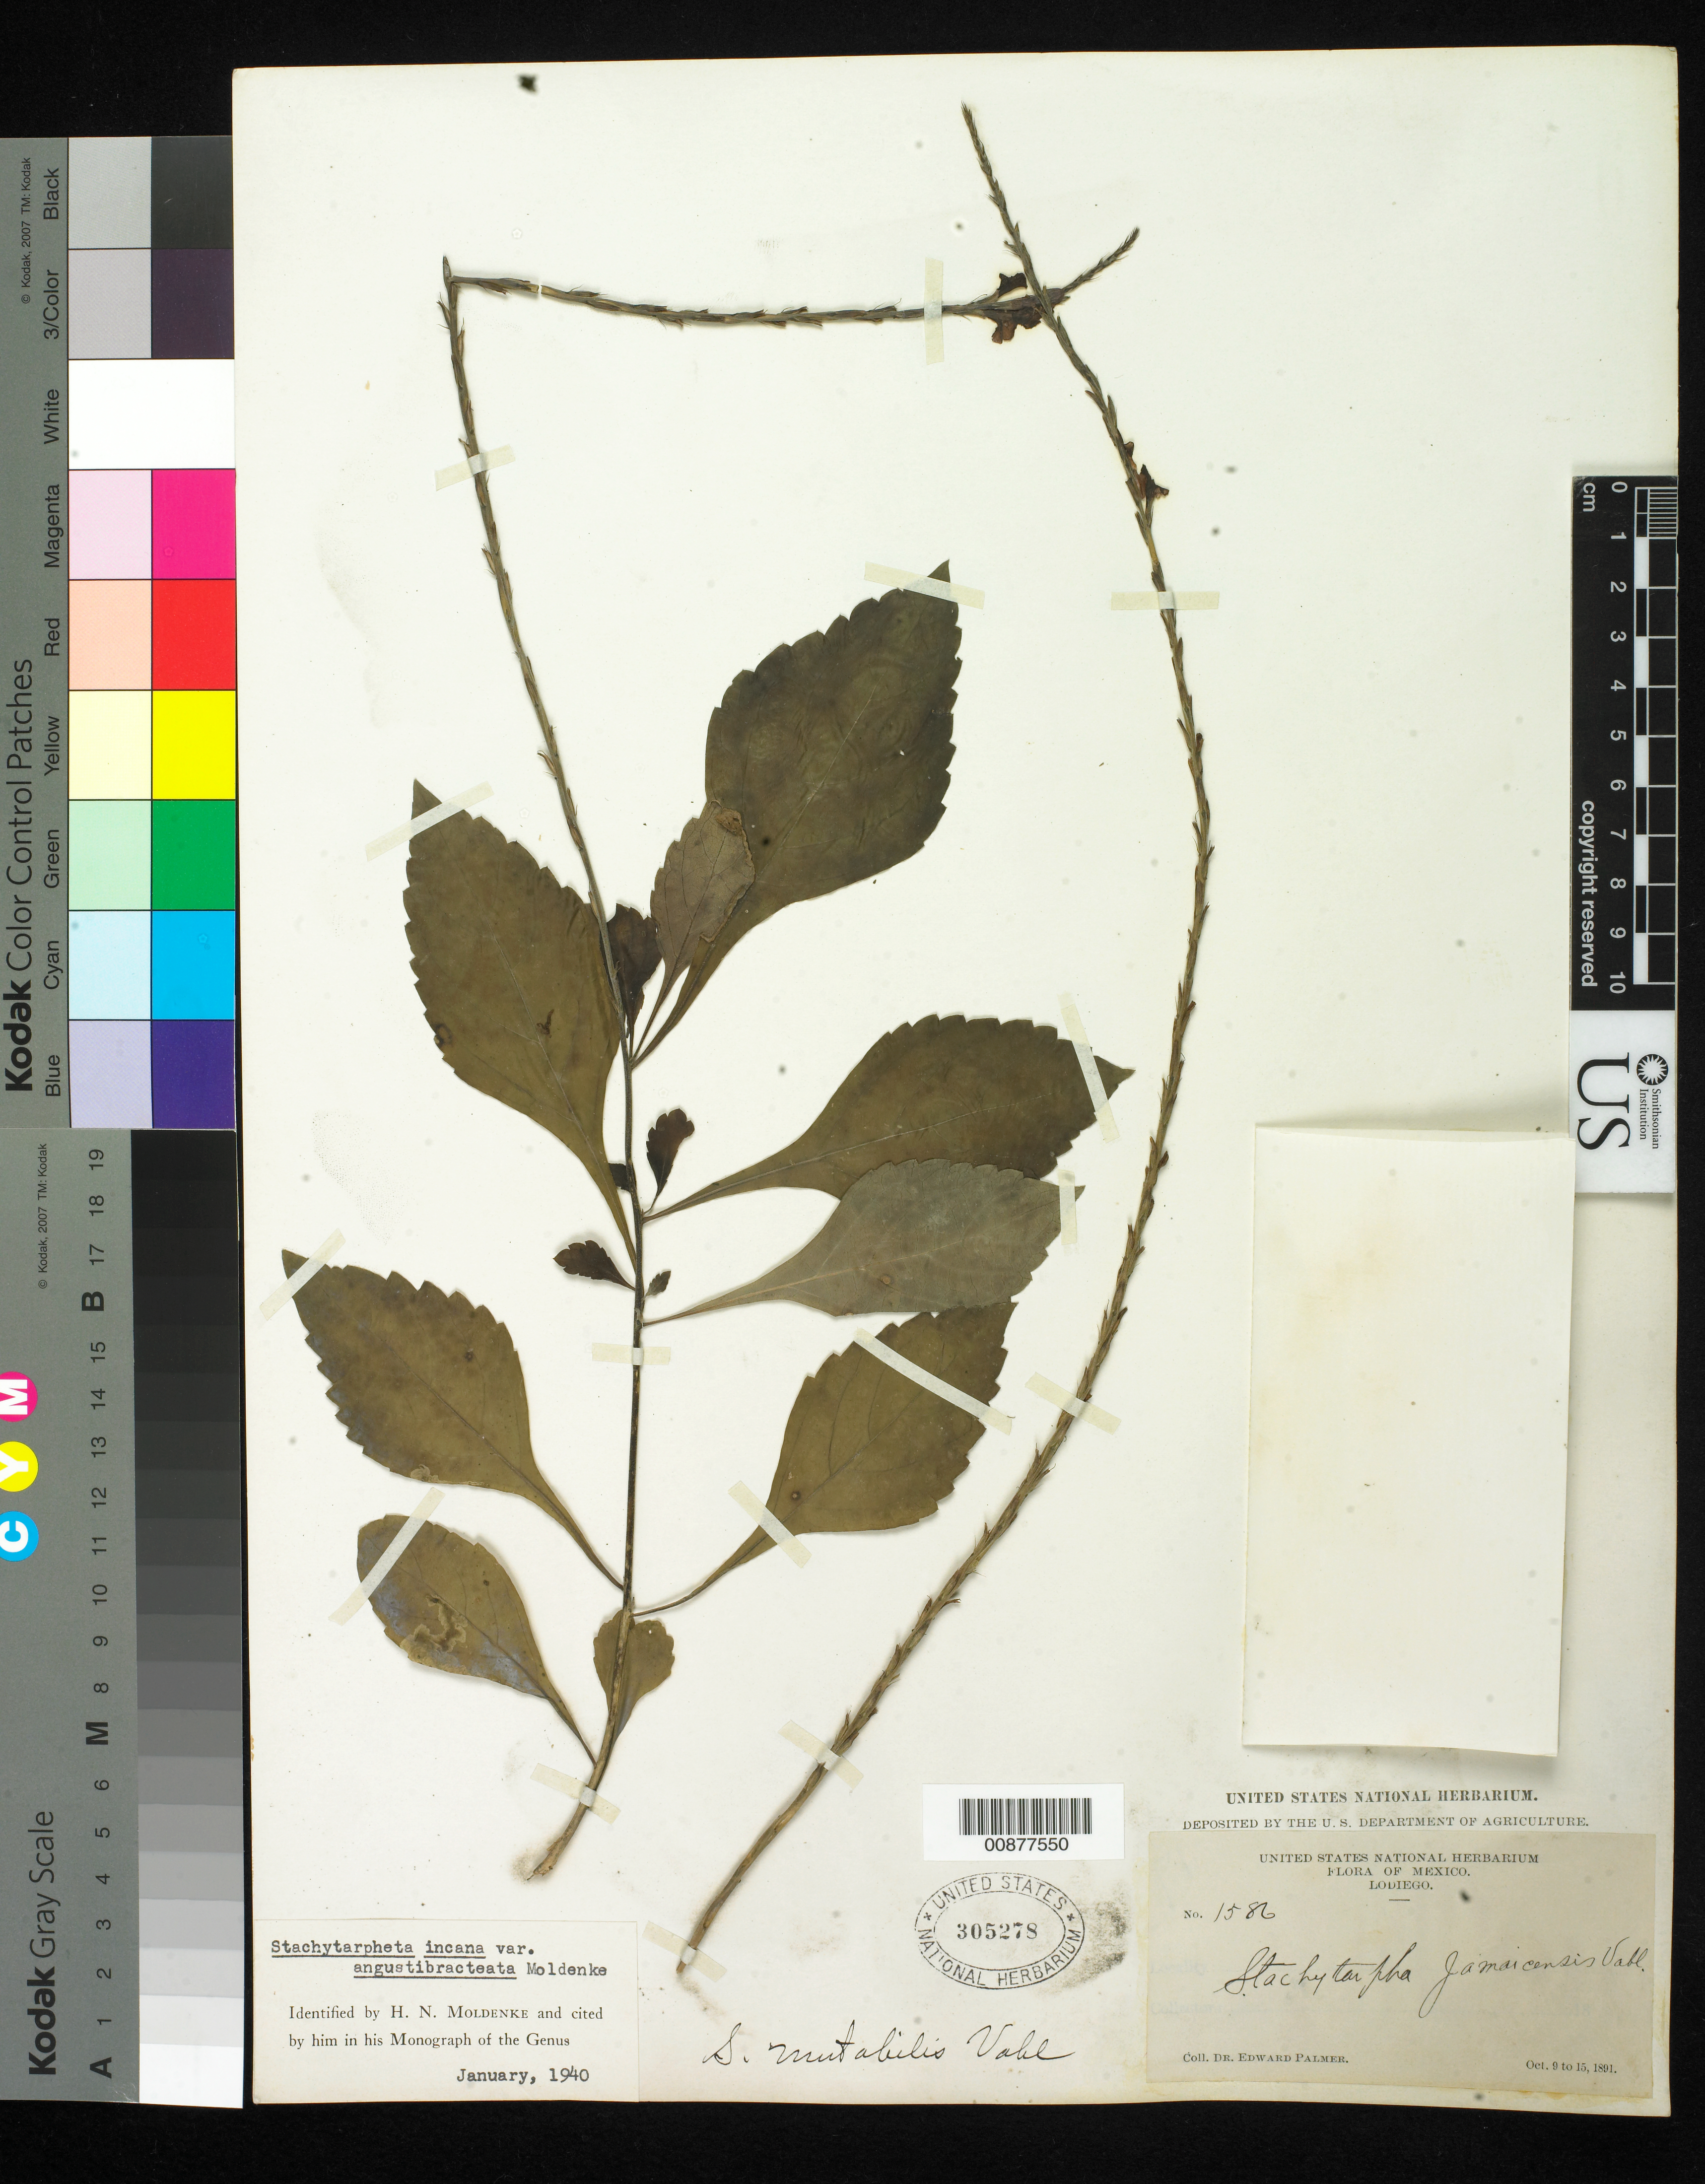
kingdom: Plantae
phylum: Tracheophyta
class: Magnoliopsida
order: Lamiales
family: Verbenaceae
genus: Stachytarpheta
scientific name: Stachytarpheta incana var. angustibracteata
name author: Moldenke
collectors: E. Palmer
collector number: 1586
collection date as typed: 09 Oct 1891 to 15 Oct 1891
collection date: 1891-10-09/1891-10-15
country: Mexico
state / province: Sinaloa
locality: Lodiego, Sinaloa.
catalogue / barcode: US 305278